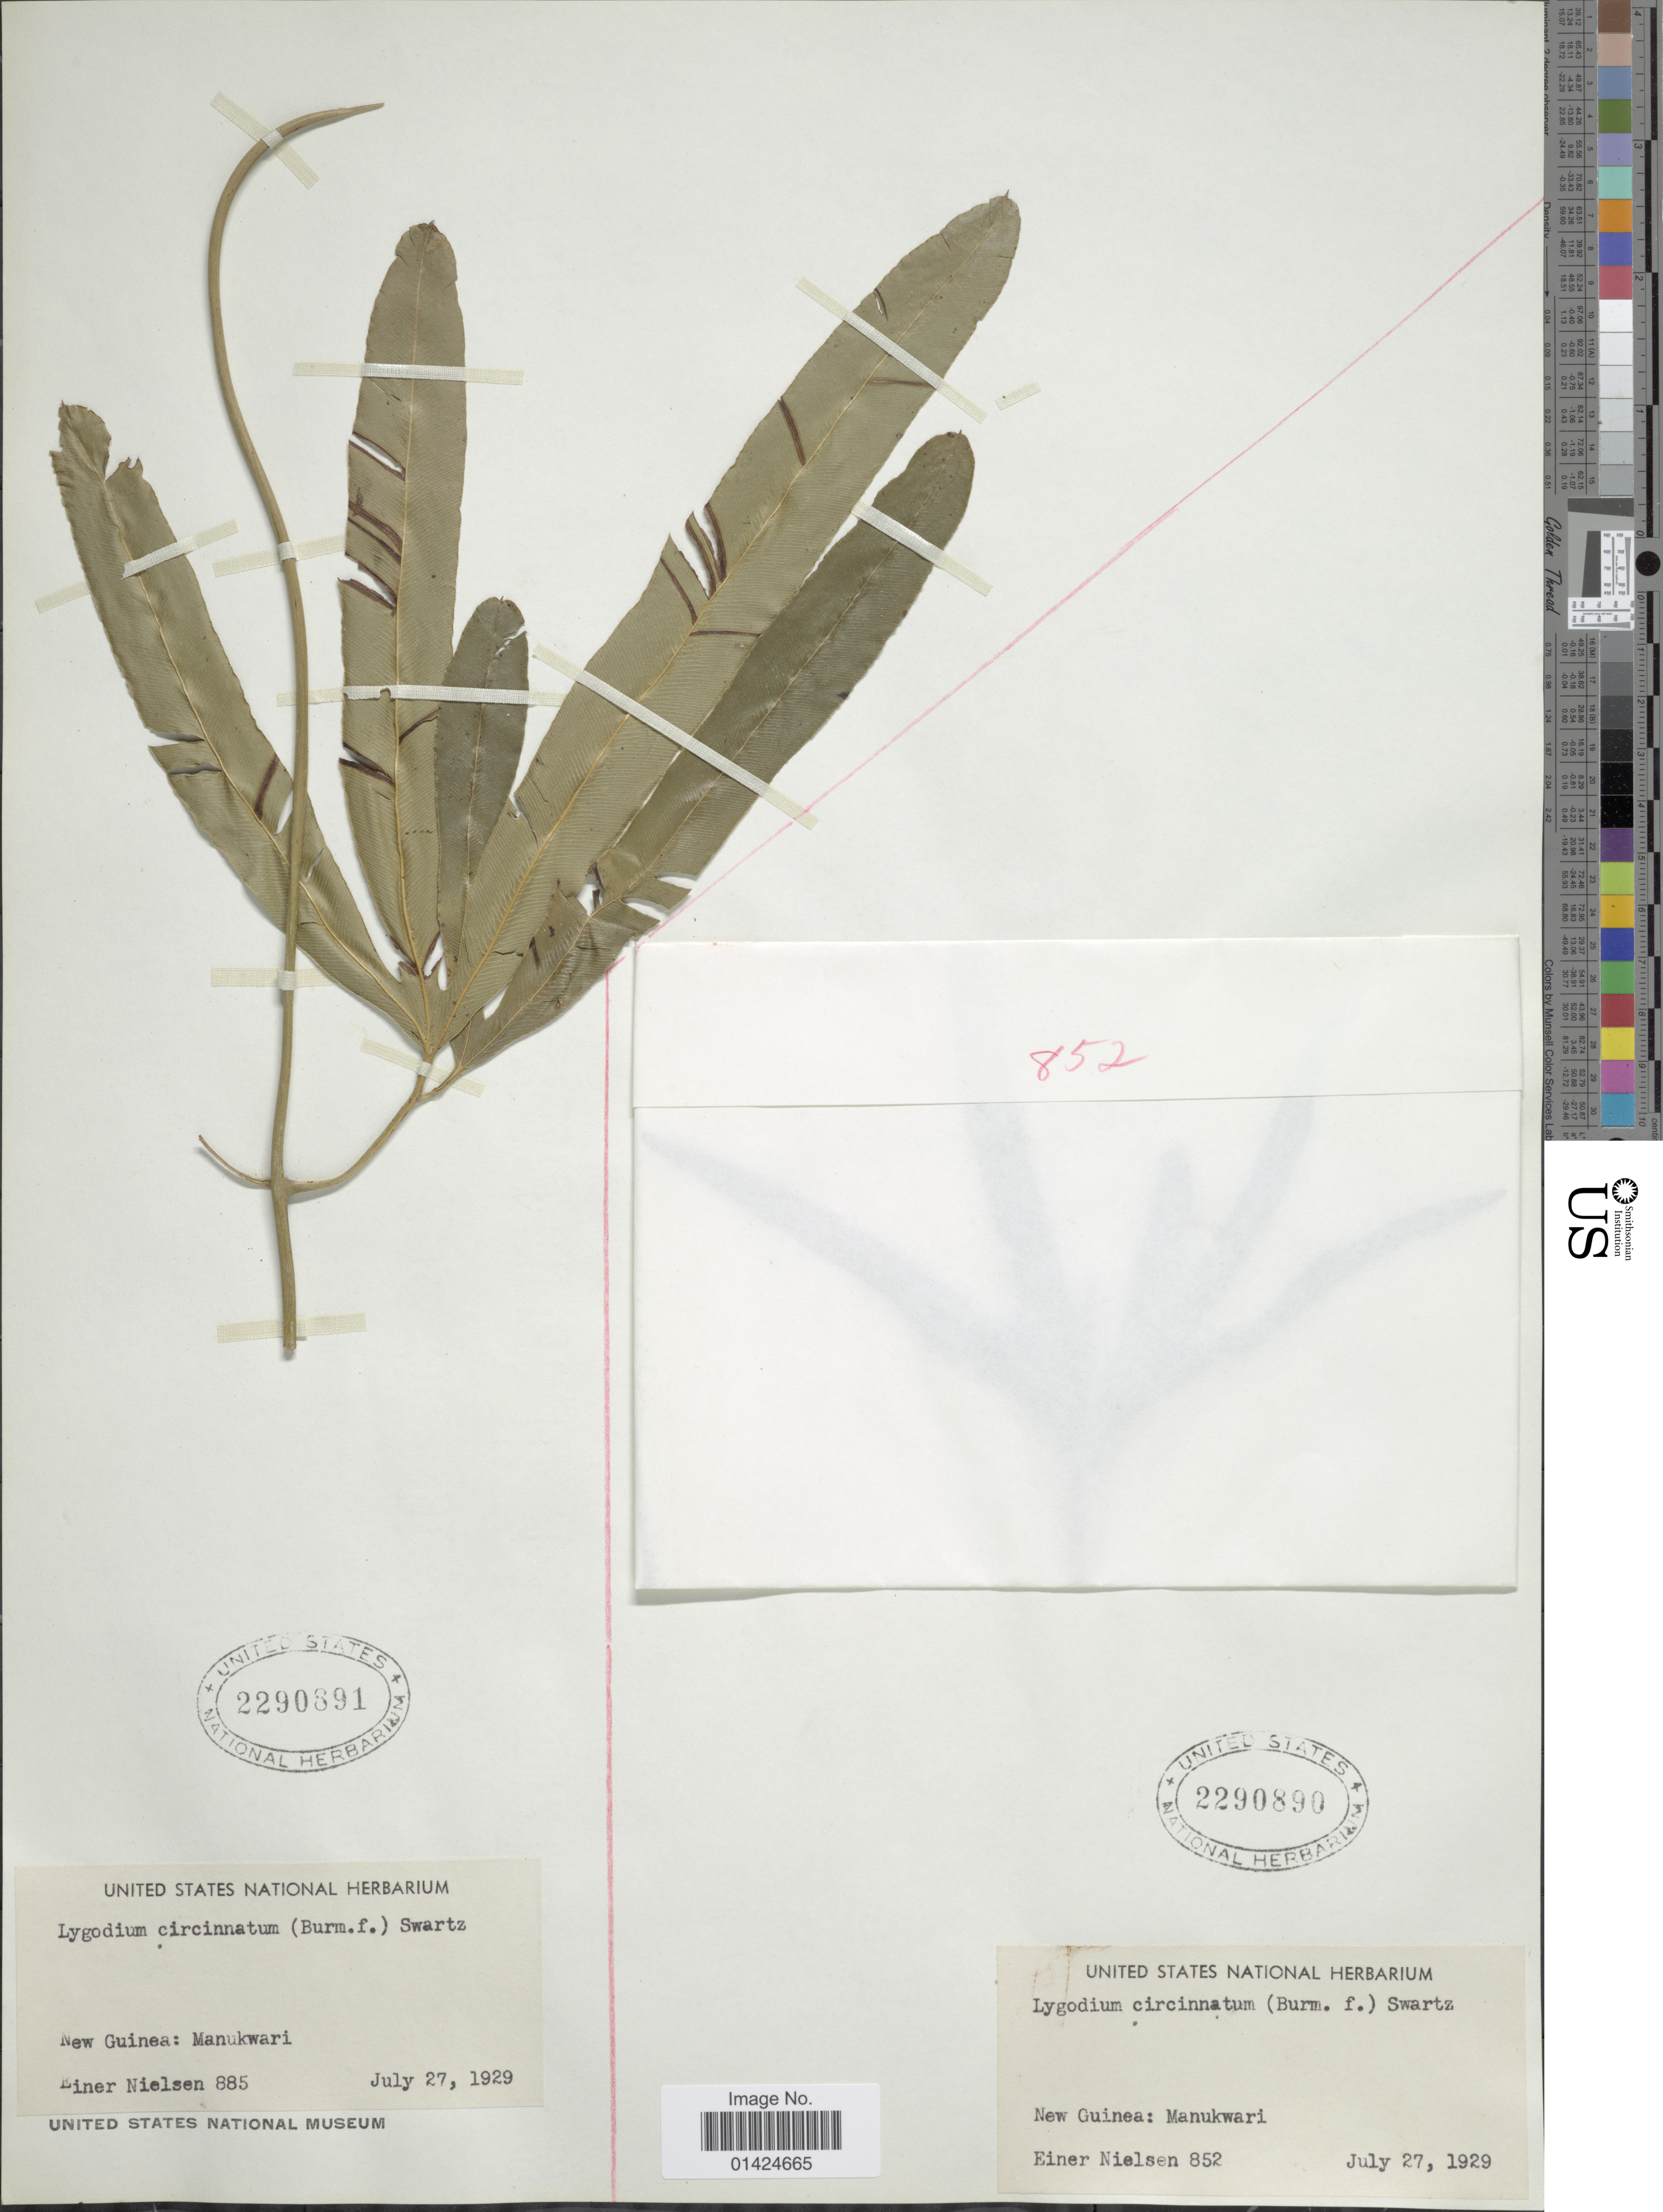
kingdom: Plantae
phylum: Tracheophyta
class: Polypodiopsida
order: Schizaeales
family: Lygodiaceae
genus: Lygodium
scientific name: Lygodium circinnatum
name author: (Burm. f.) Sw.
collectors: E. Nielsen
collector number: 852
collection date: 1929-07-27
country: Indonesia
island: New Guinea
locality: New Guinea: Manukwari.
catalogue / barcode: US 2290890